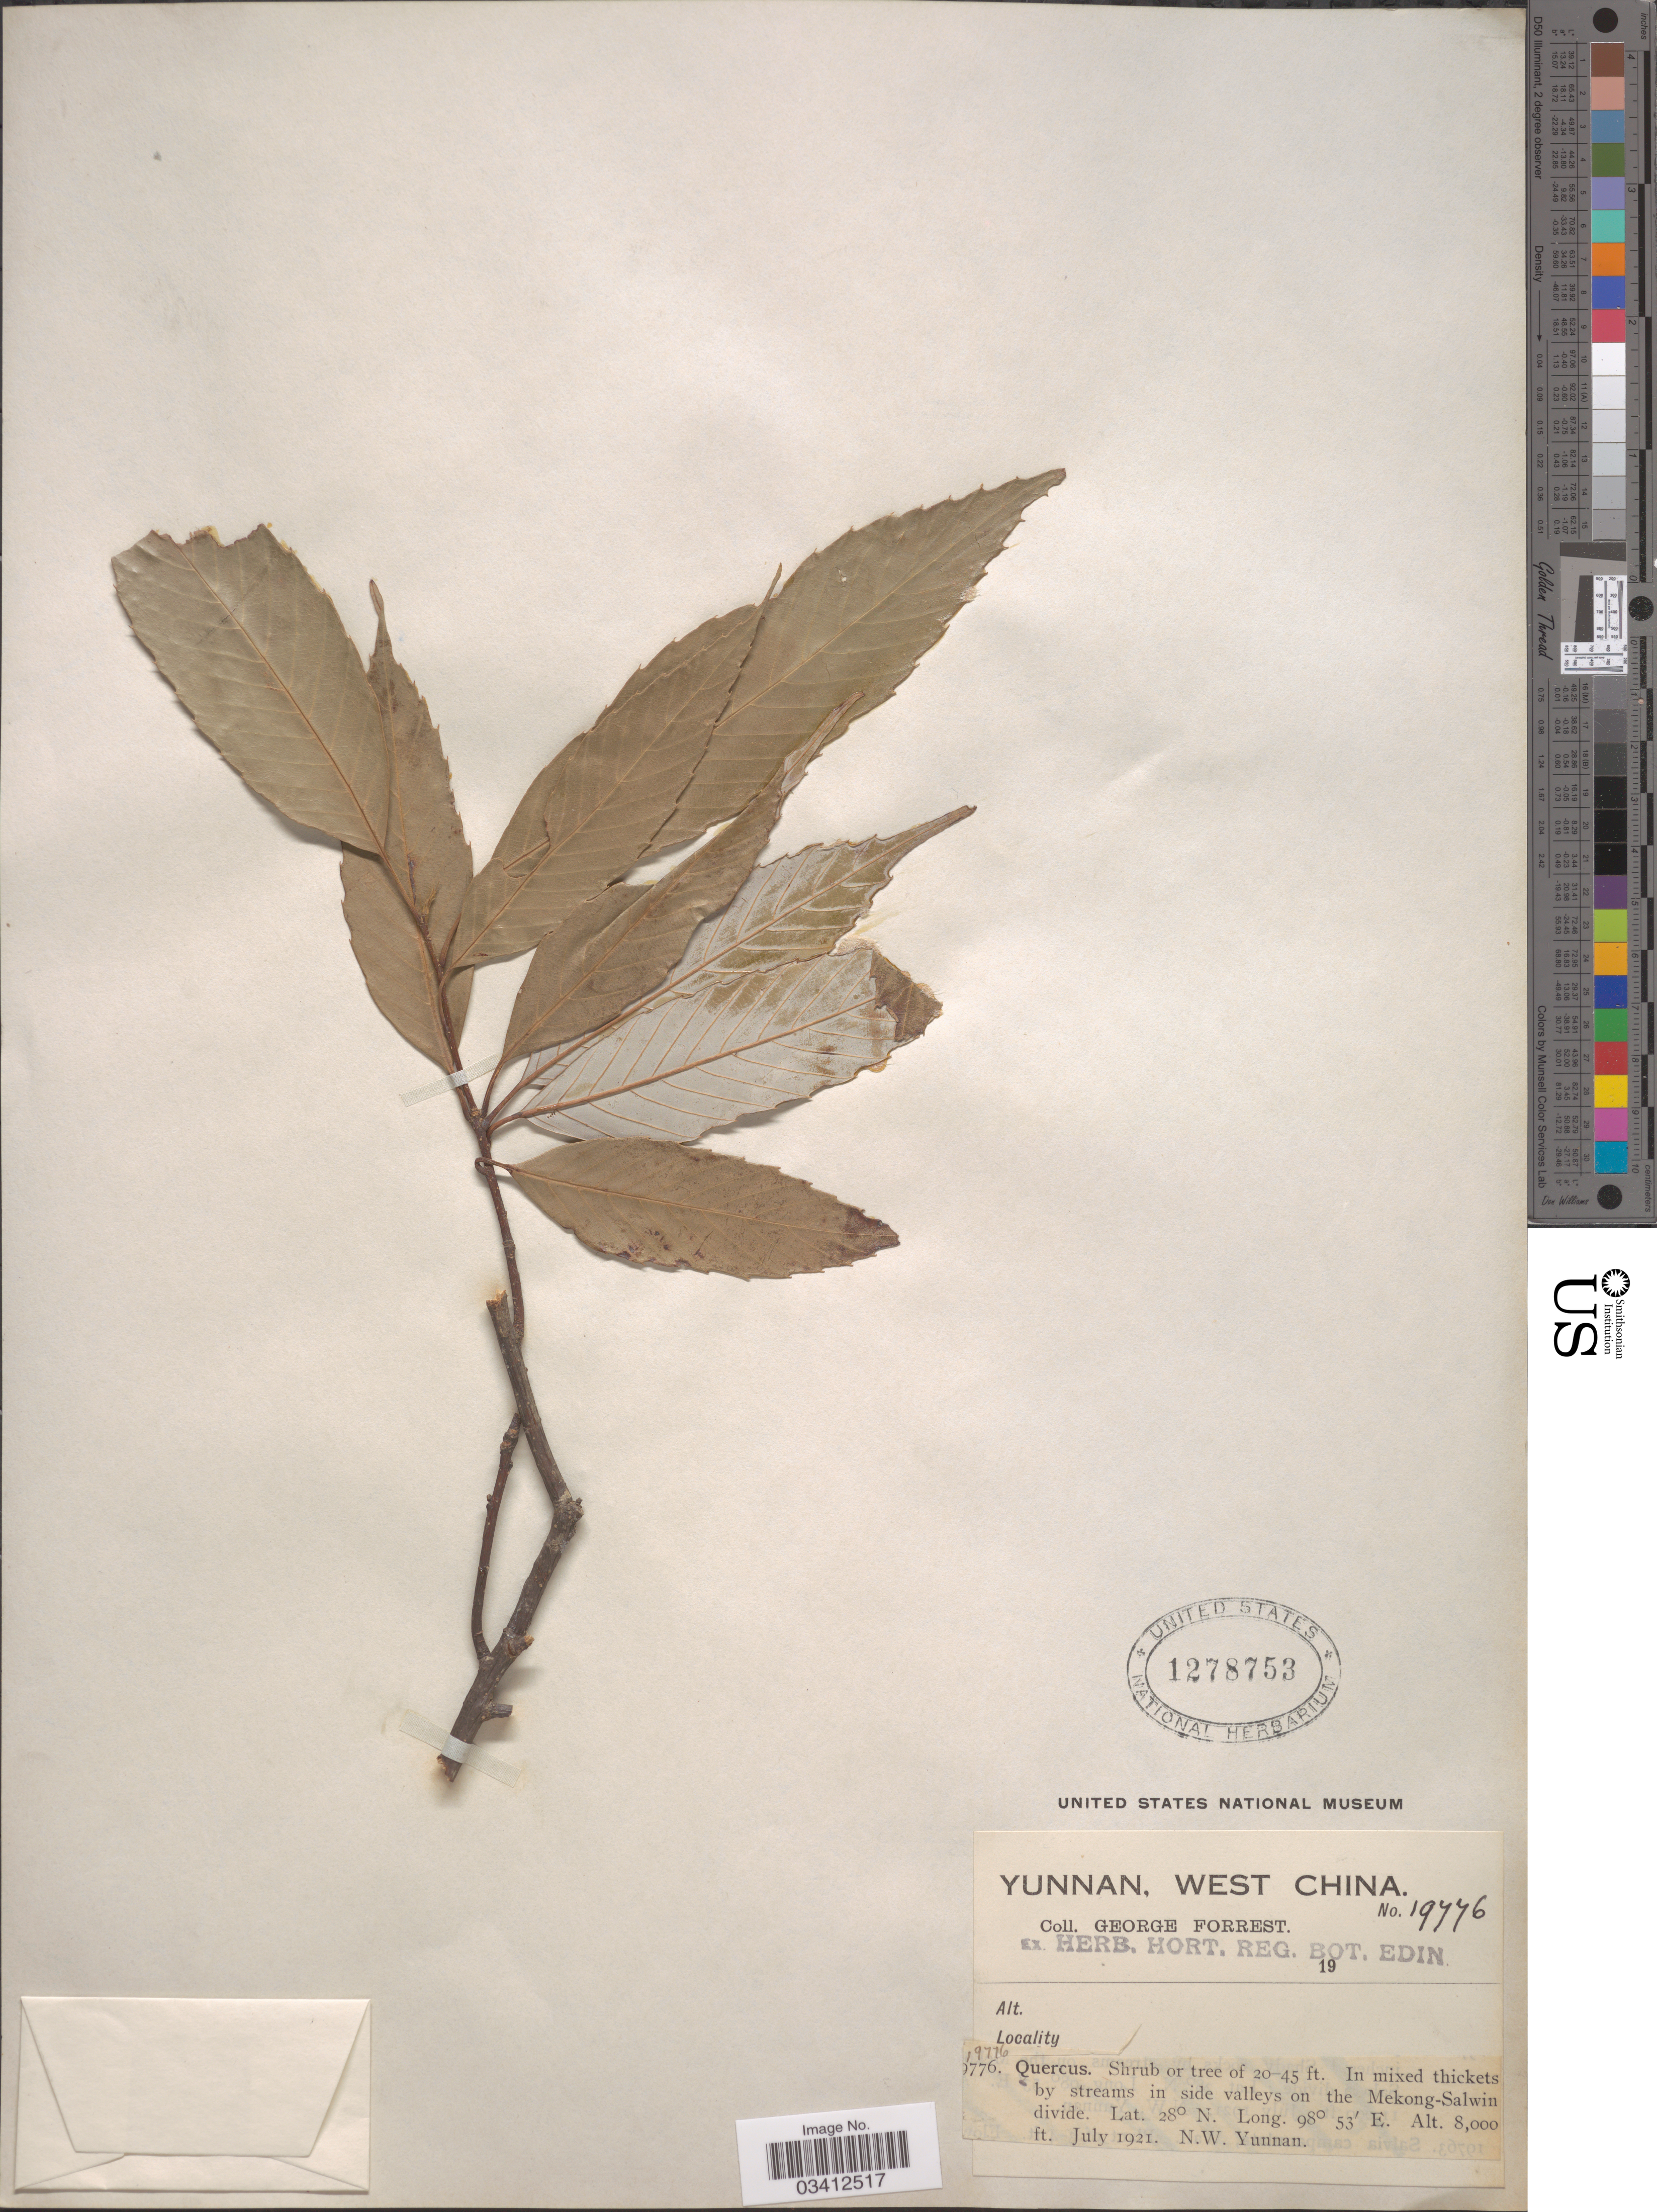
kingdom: Plantae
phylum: Tracheophyta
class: Magnoliopsida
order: Fagales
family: Fagaceae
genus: Quercus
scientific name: Quercus sp.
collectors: G. Forrest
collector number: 19776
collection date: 1921-07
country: China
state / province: Yunnan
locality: West China. In side valleys on the Mekong-Salwin. N. W. Yunnan.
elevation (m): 2438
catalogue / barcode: US 1278753